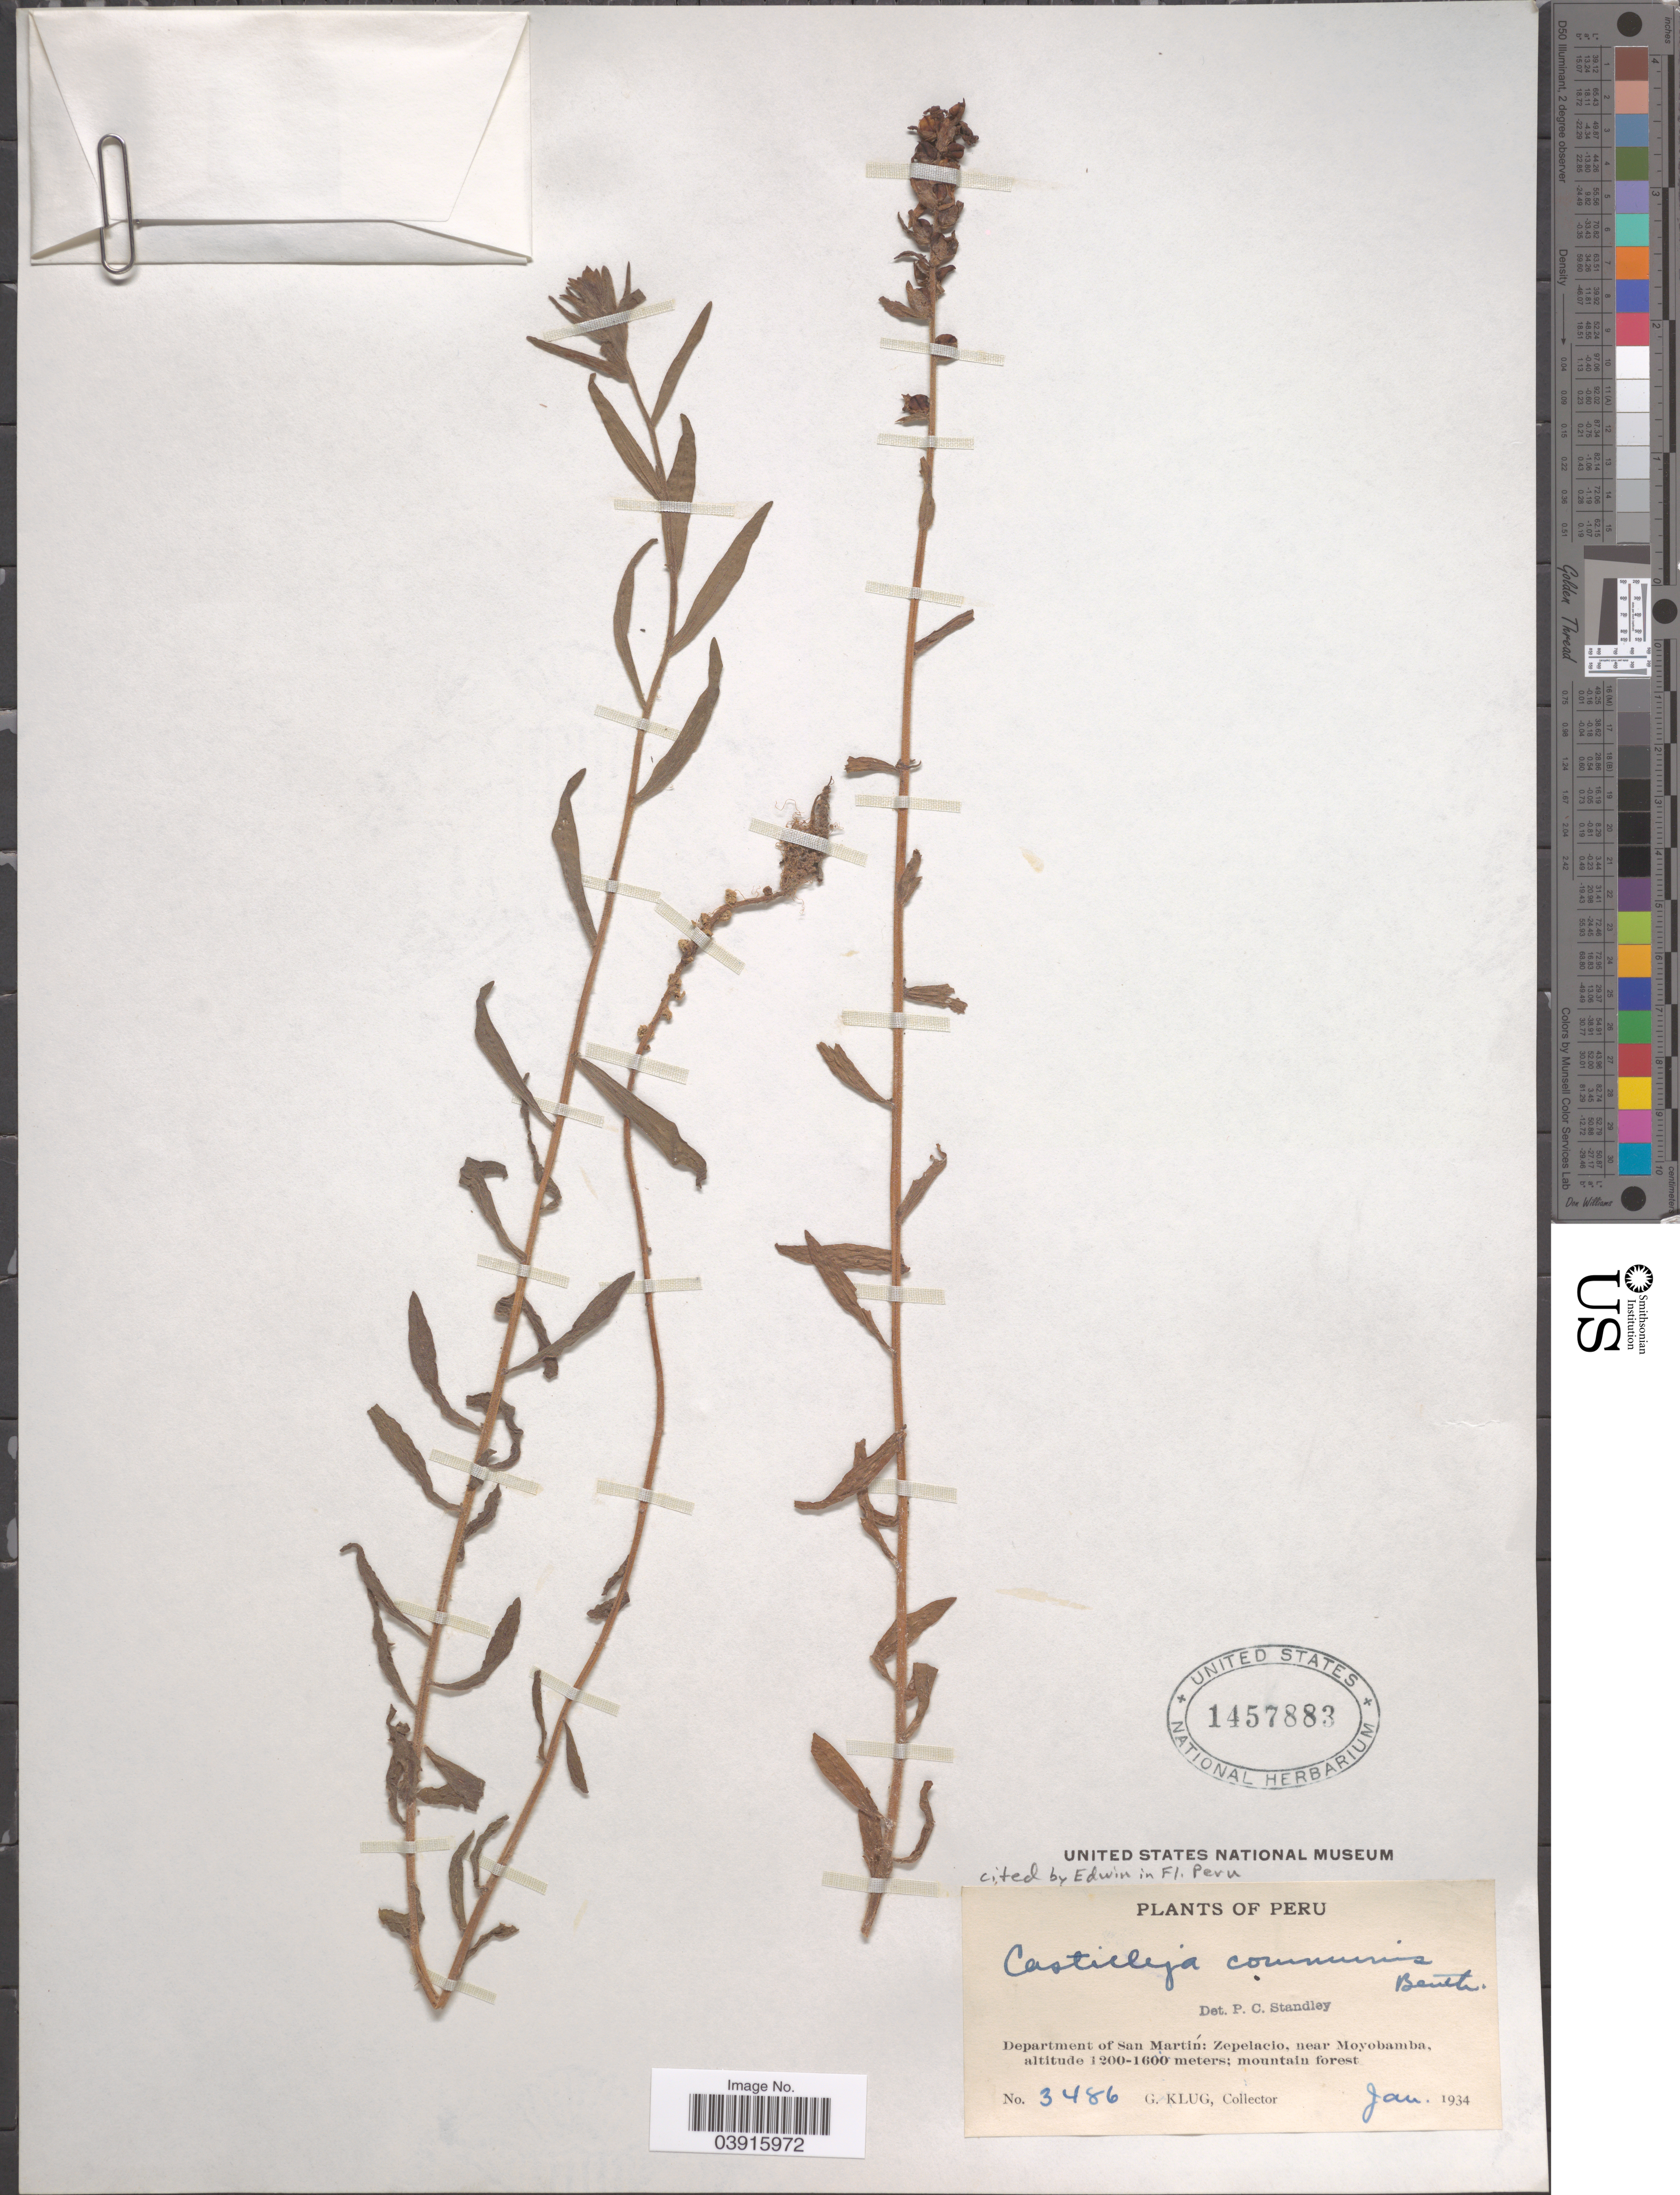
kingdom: Plantae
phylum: Tracheophyta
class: Magnoliopsida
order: Lamiales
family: Orobanchaceae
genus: Castilleja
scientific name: Castilleja communis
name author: Benth.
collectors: G. Klug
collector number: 3486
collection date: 1934-01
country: Peru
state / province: San Martín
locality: Department of San Martín: Zepelacio, near Moyobamba.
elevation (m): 1200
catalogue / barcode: US 1457883